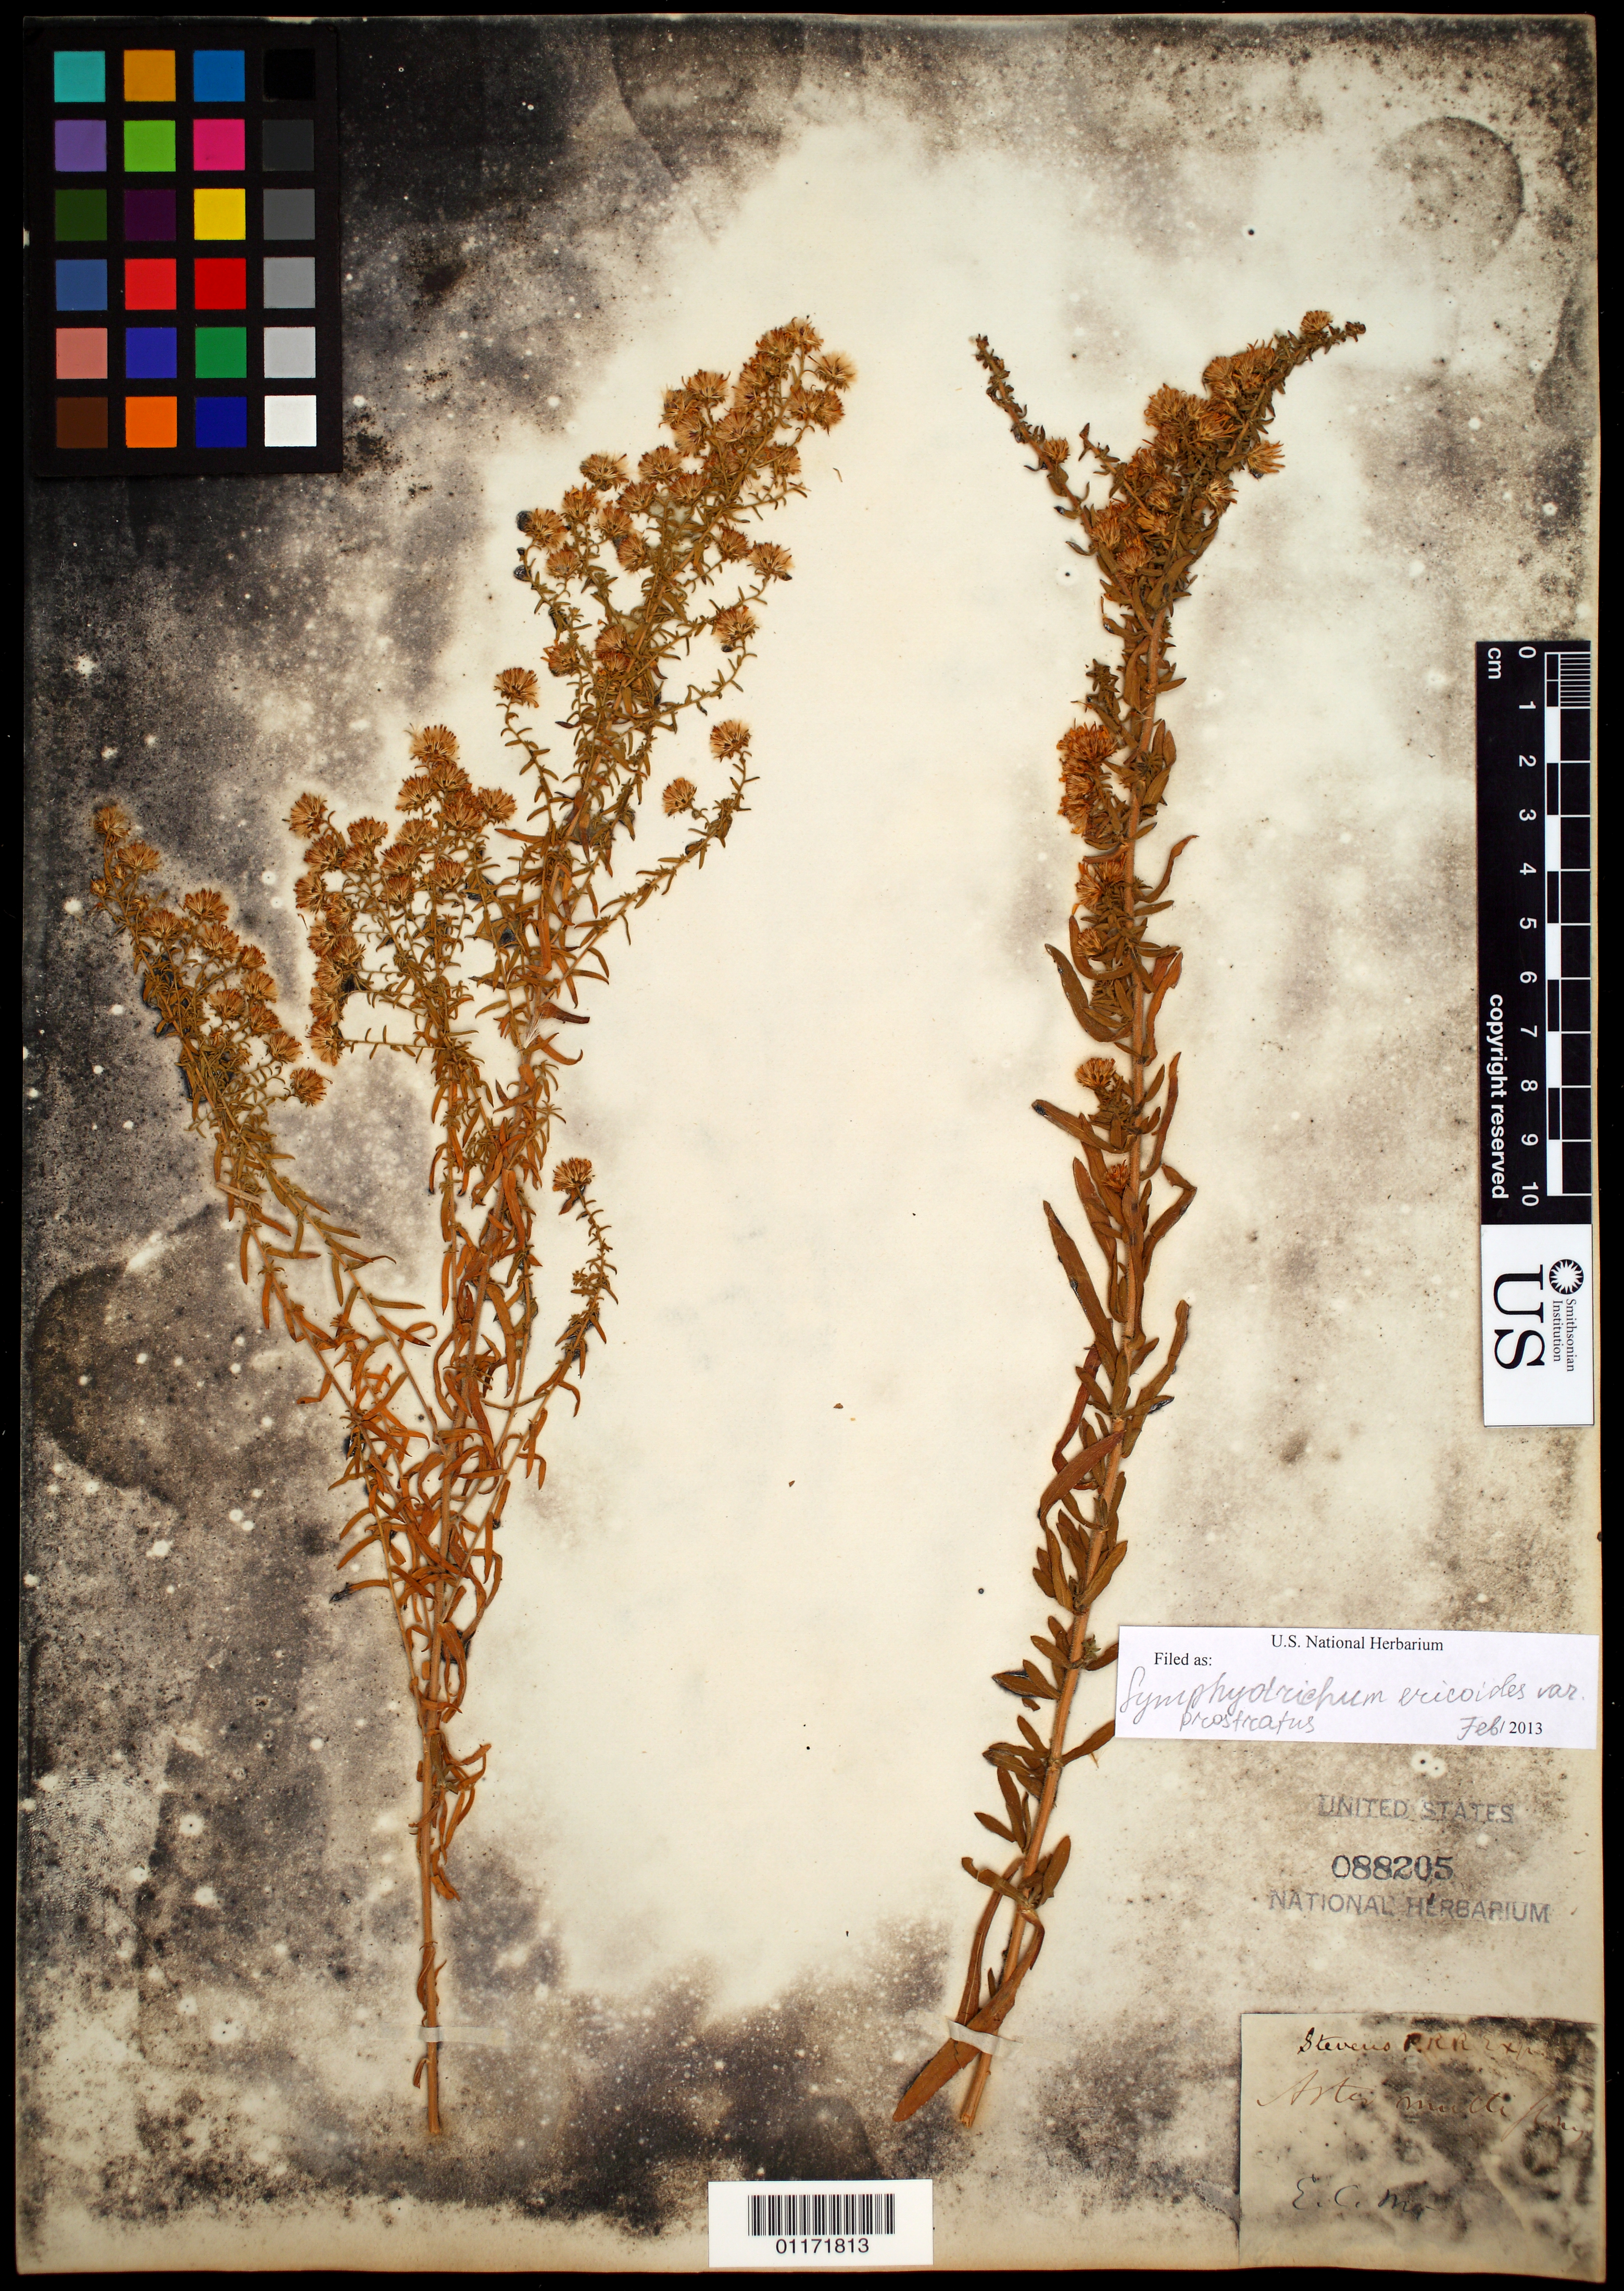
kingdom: Plantae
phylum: Tracheophyta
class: Magnoliopsida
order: Asterales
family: Asteraceae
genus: Symphyotrichum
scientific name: Symphyotrichum ericoides var. prostratum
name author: (Kuntze) G.L. Nesom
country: United States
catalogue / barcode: US 88205